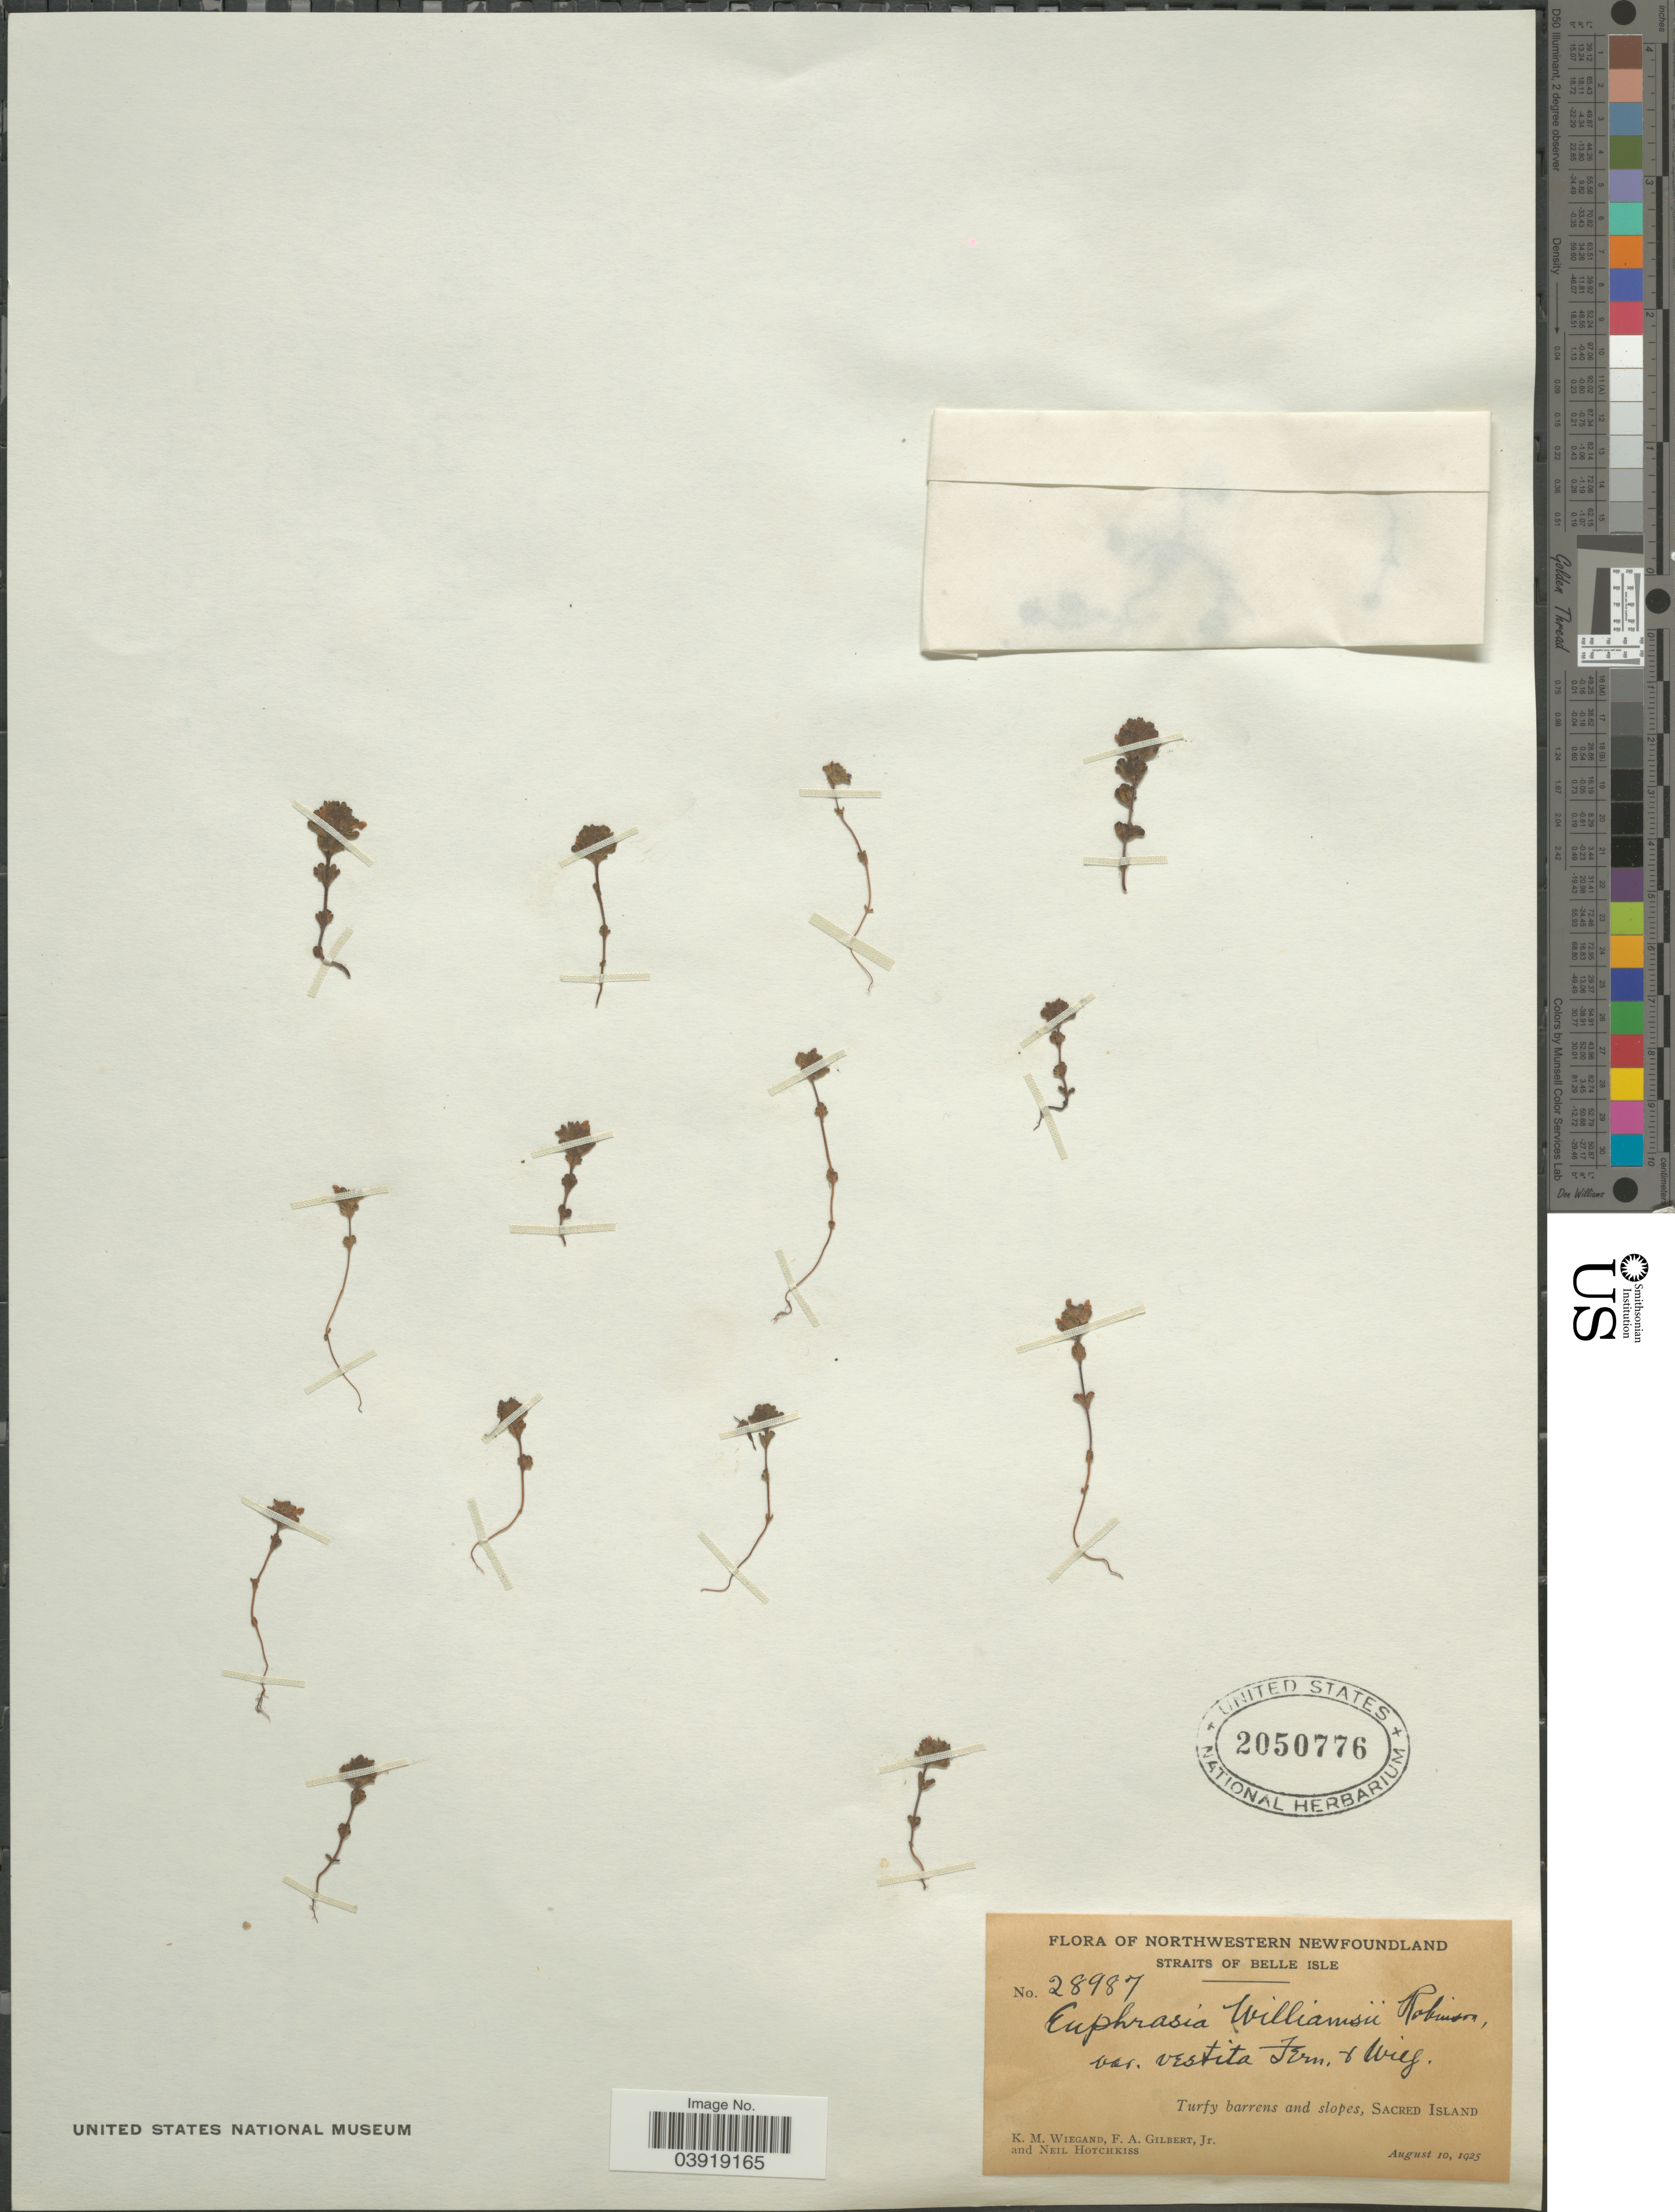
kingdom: Plantae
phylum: Tracheophyta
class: Magnoliopsida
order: Lamiales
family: Orobanchaceae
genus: Euphrasia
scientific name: Euphrasia williamsii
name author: B.L. Rob.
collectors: K. M. Wiegand, F. A. Gilbert & N. Hotchkiss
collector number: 28987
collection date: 1925-08-10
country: Canada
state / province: Newfoundland and Labrador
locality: Northwestern Newfoundland. Straits of Belle Isle. Sacred Island.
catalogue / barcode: US 2050776